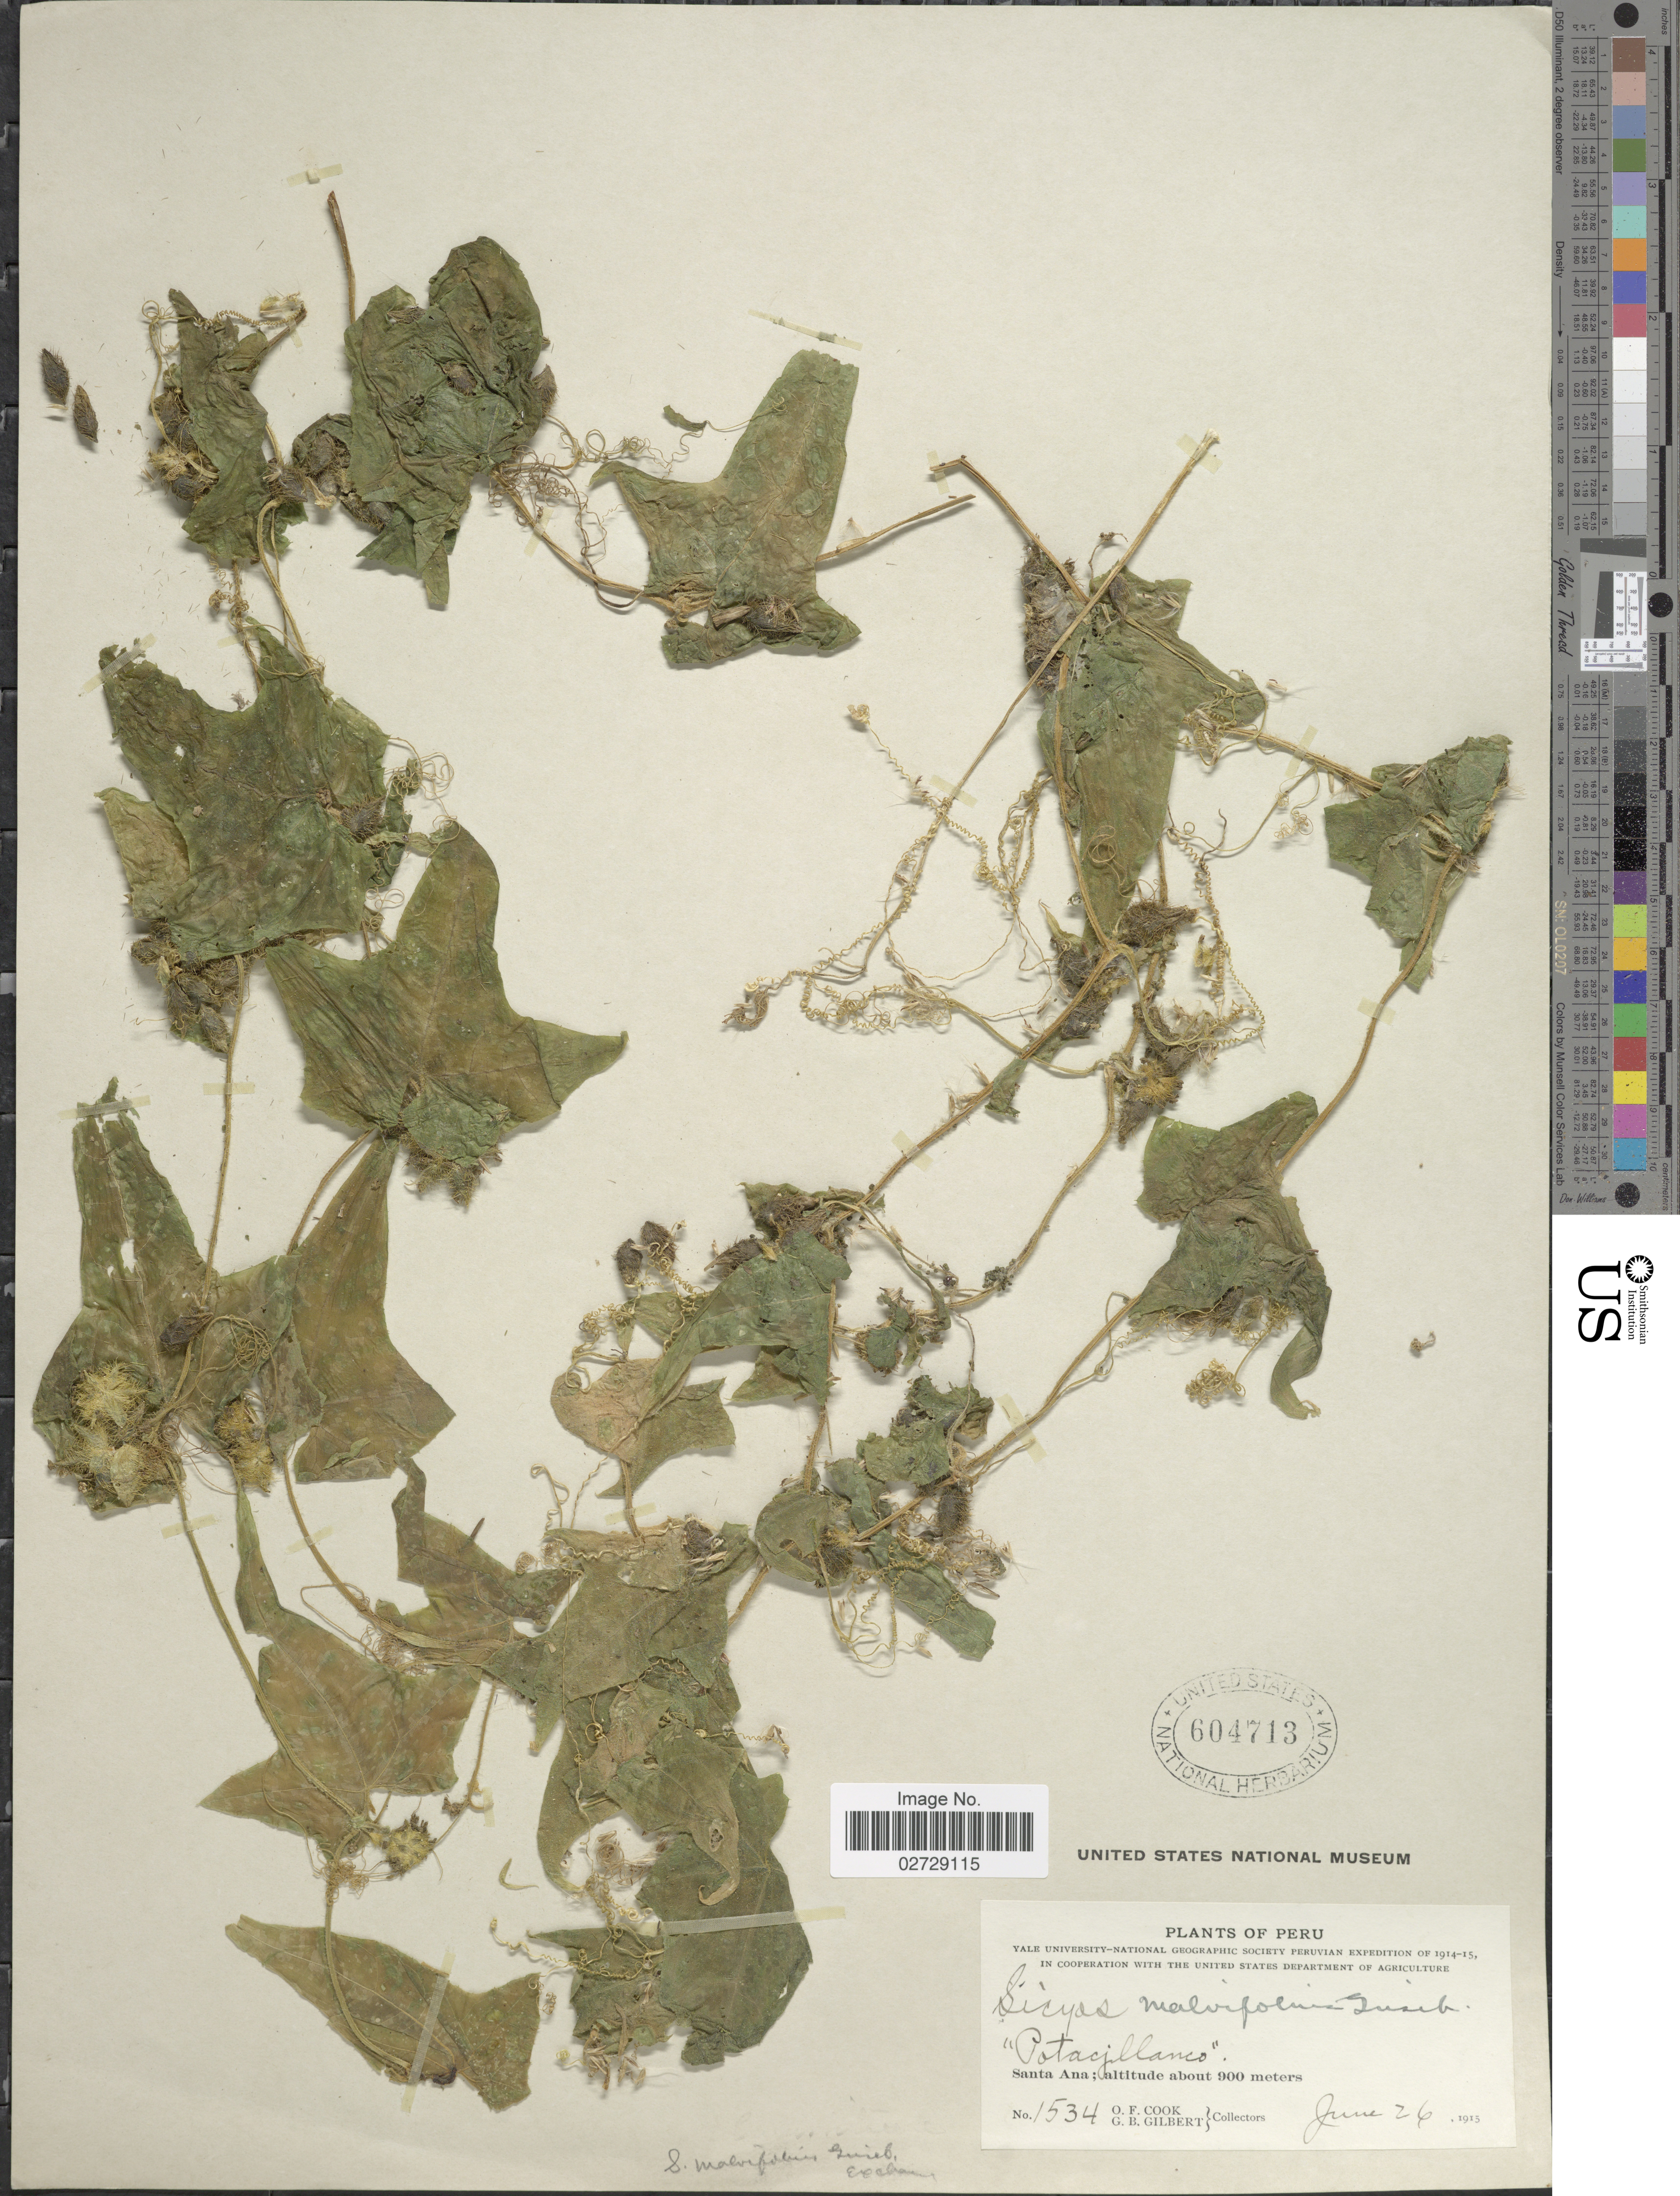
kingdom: Plantae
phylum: Tracheophyta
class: Magnoliopsida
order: Cucurbitales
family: Cucurbitaceae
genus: Sicyos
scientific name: Sicyos malvifolius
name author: Griseb.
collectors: O. F. Cook & G. B. Gilbert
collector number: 1534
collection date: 1915-06-26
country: Peru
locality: Santa Ana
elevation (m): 900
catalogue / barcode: US 604713